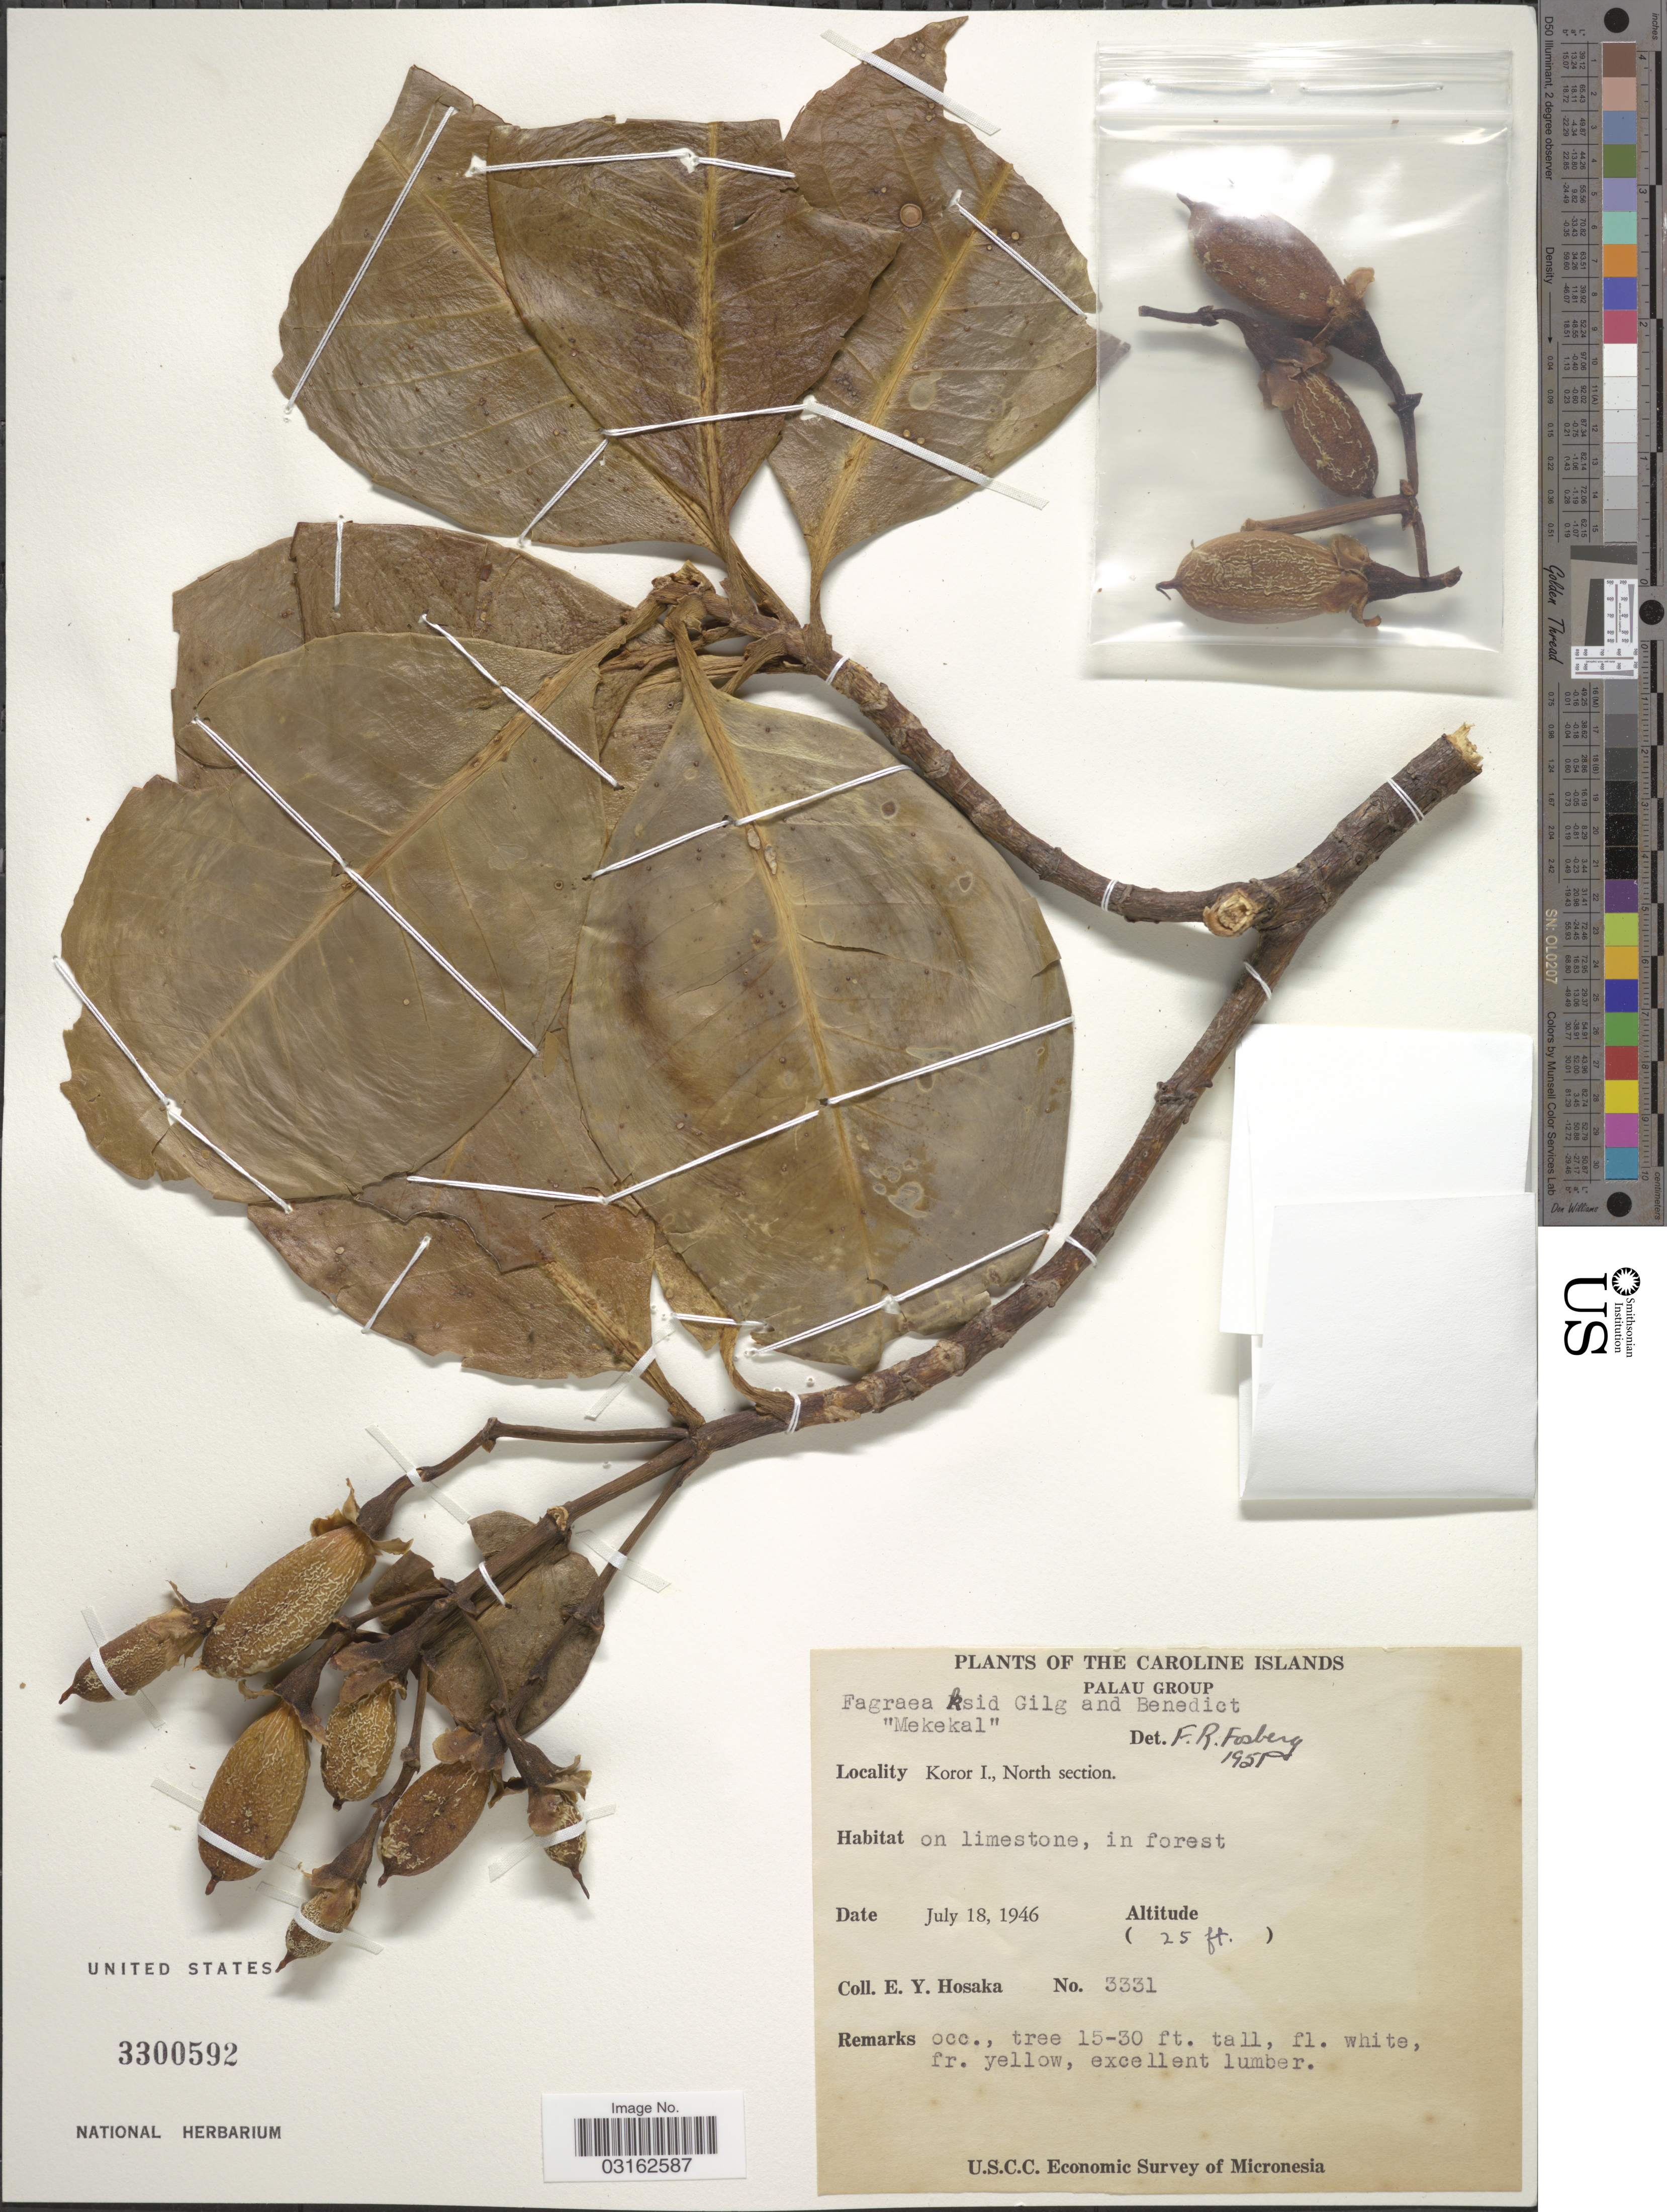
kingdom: Plantae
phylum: Tracheophyta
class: Magnoliopsida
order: Gentianales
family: Gentianaceae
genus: Fagraea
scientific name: Fagraea ksid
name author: Gilg & Benedict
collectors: E. Y. Hosaka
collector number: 3331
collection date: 1946-07-18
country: Palau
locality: The Caroline Islands. Palau Group. Koror I., North section.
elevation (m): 8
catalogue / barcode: US 3300592